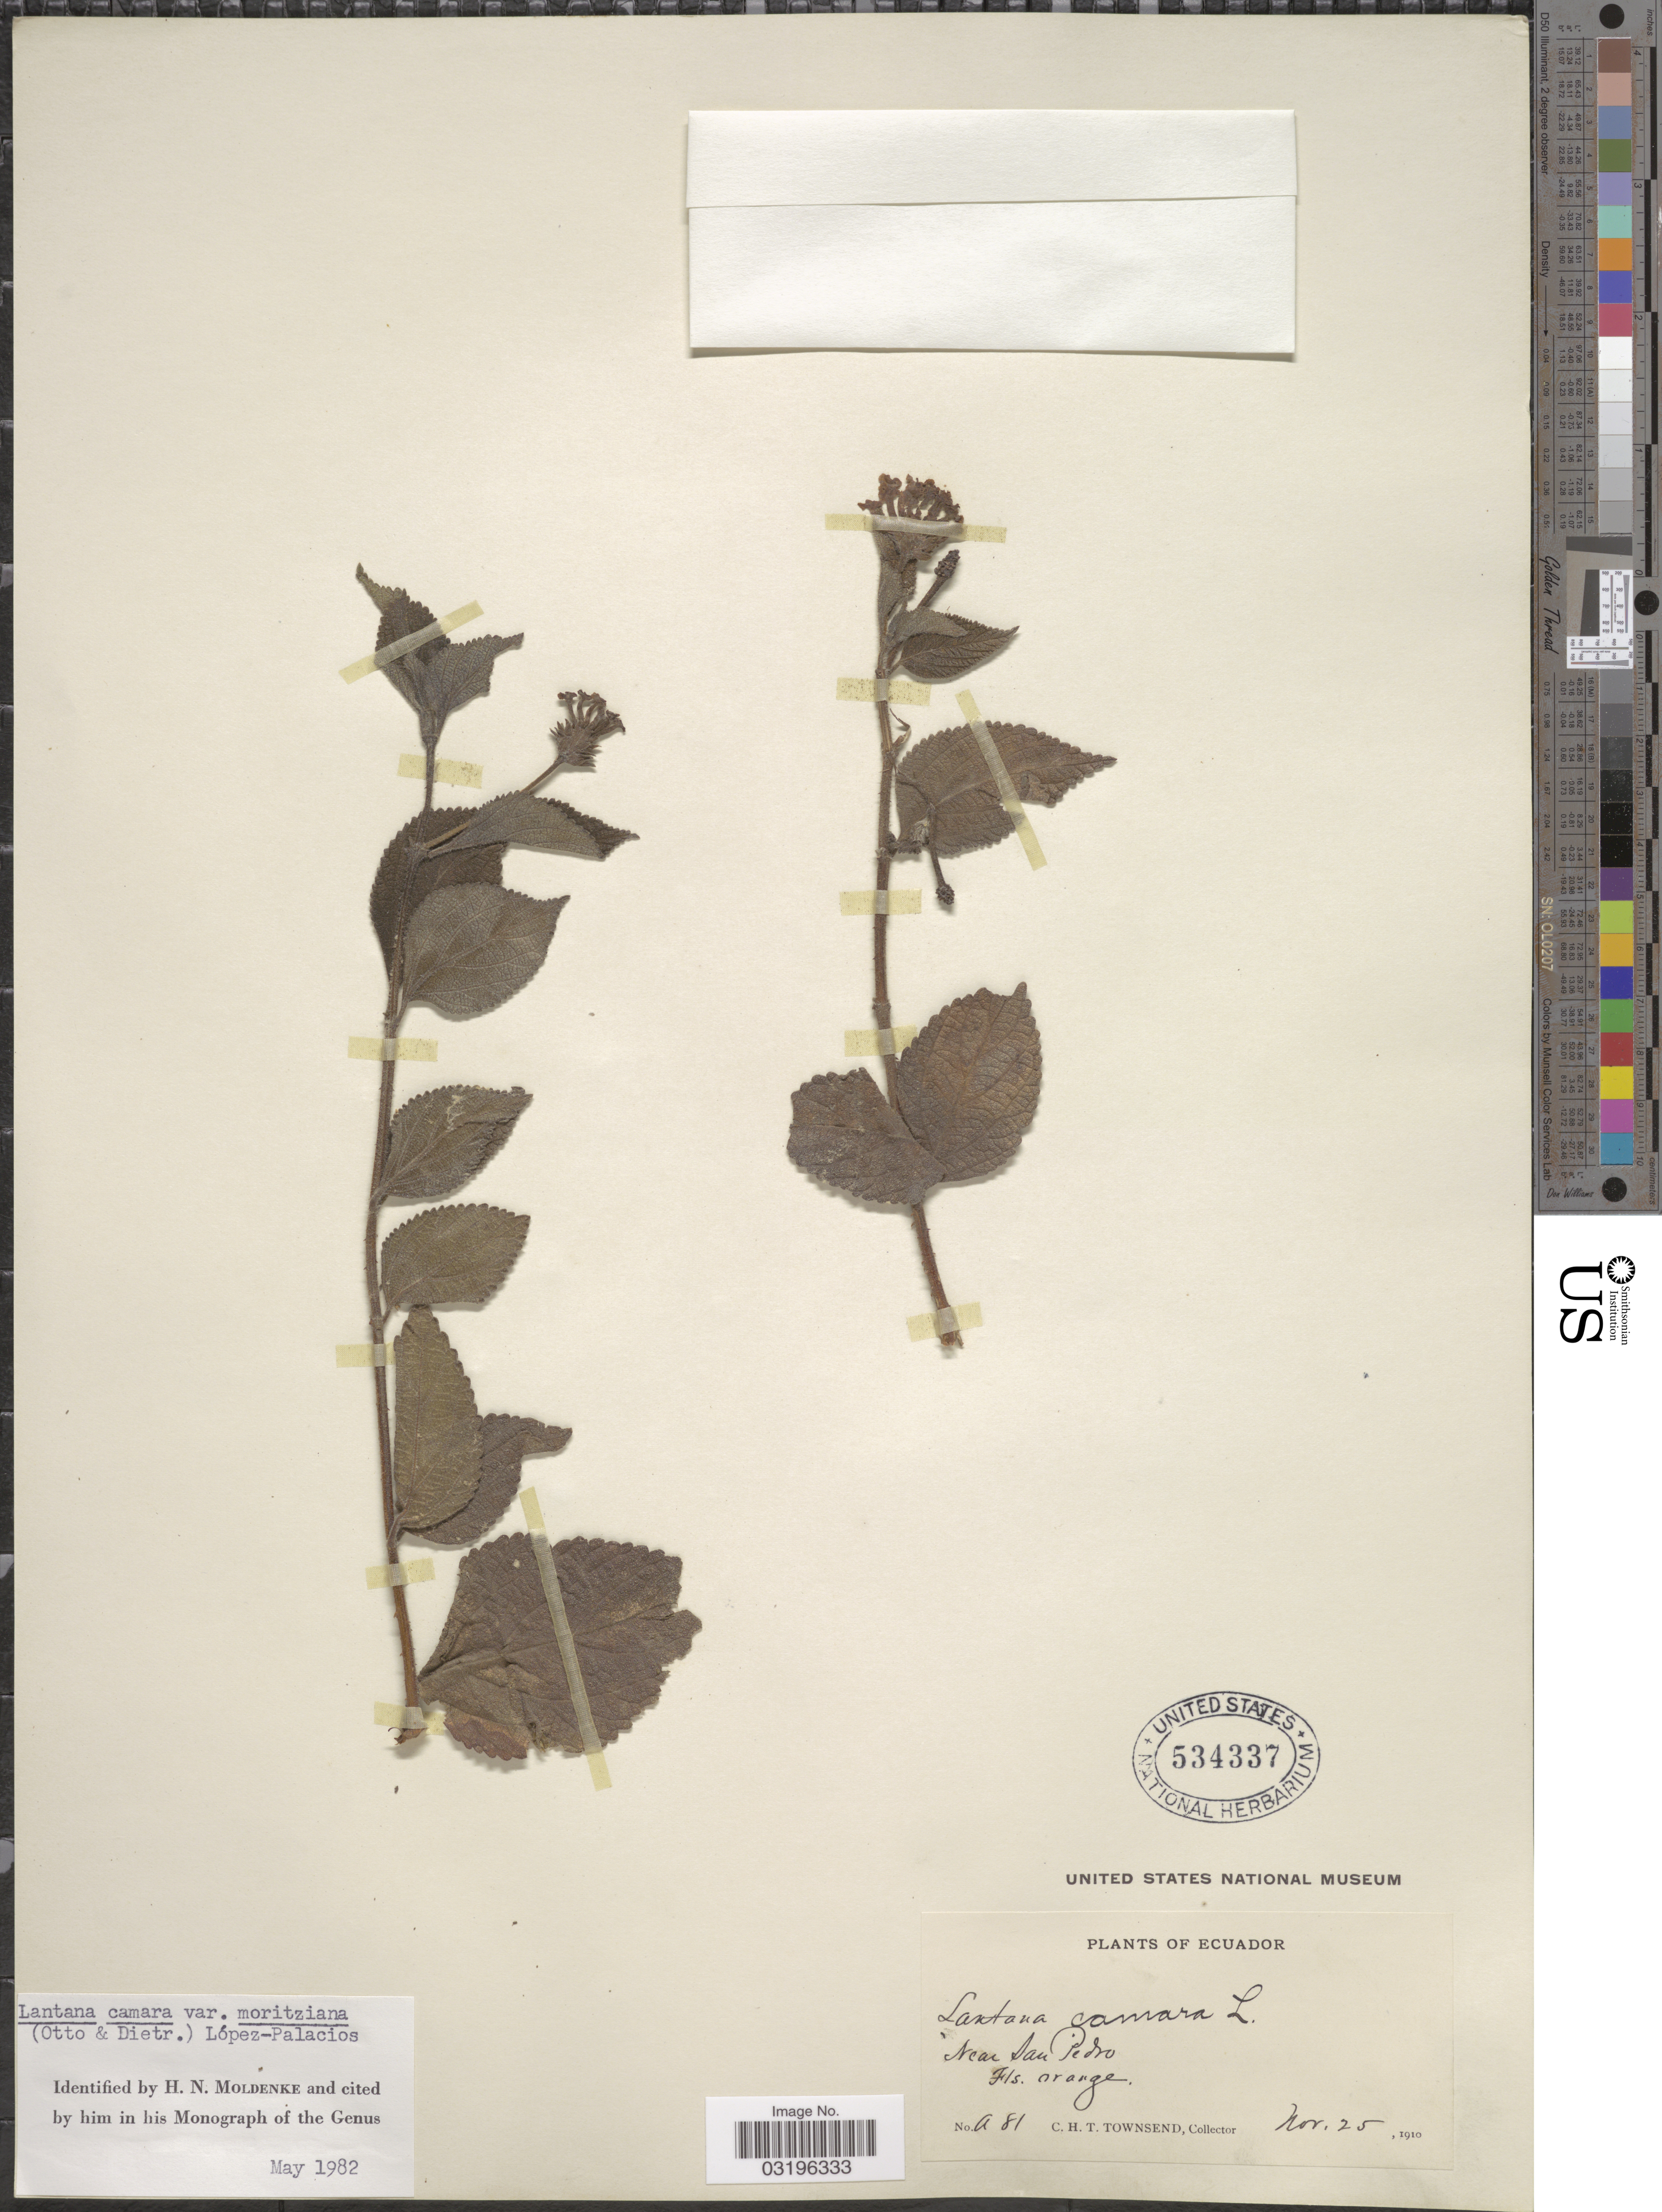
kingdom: Plantae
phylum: Tracheophyta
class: Magnoliopsida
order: Lamiales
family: Verbenaceae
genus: Lantana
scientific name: Lantana camara var. moritziana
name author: (Otto & A. Dietr.) López-Pal.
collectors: C. H. T. Townsend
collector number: a81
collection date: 1910-11-25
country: Ecuador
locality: Near San Pedro.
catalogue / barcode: US 534337